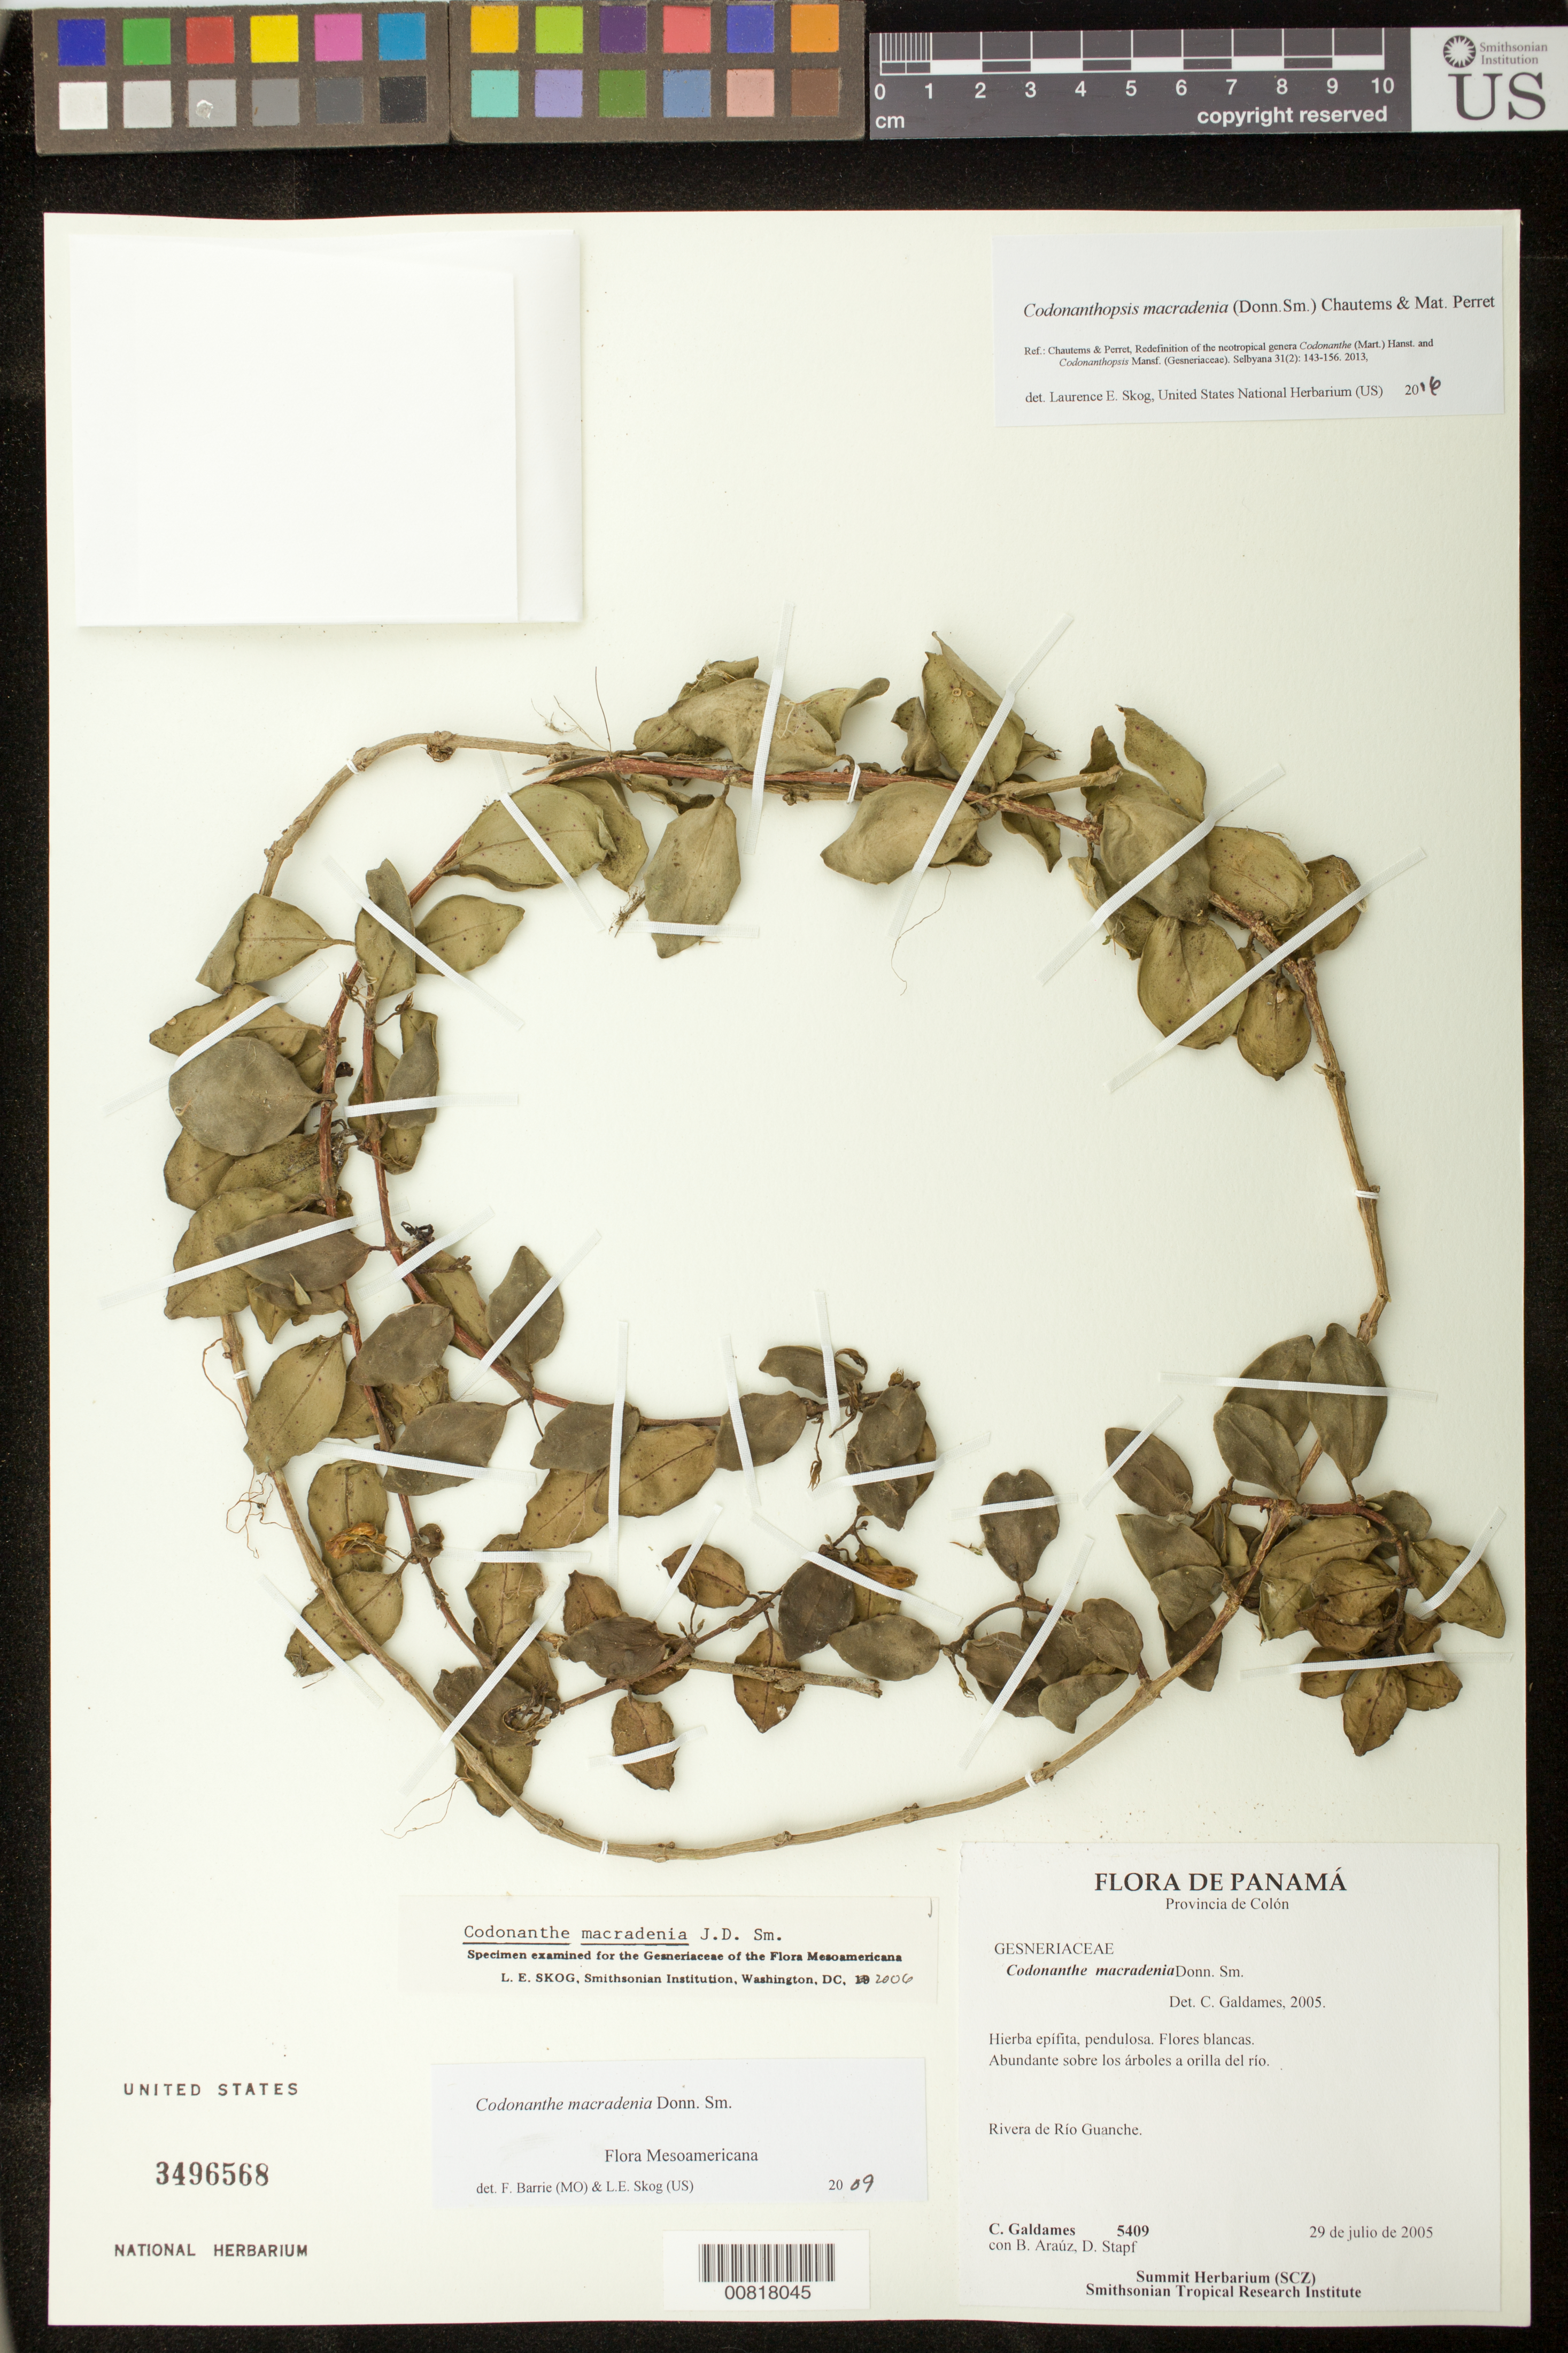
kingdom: Plantae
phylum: Tracheophyta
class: Magnoliopsida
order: Lamiales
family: Gesneriaceae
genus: Codonanthopsis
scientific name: Codonanthopsis macradenia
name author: (Donn. Sm.) Chautems & Mat.Perret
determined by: Skog, Laurence E.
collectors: C. Galdames, B. Araúz & D. Stapf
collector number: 5409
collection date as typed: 29 Jul 2005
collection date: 2005-07-29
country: Panama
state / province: Colón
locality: Rivera de Rio Guanche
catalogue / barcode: US 3496568